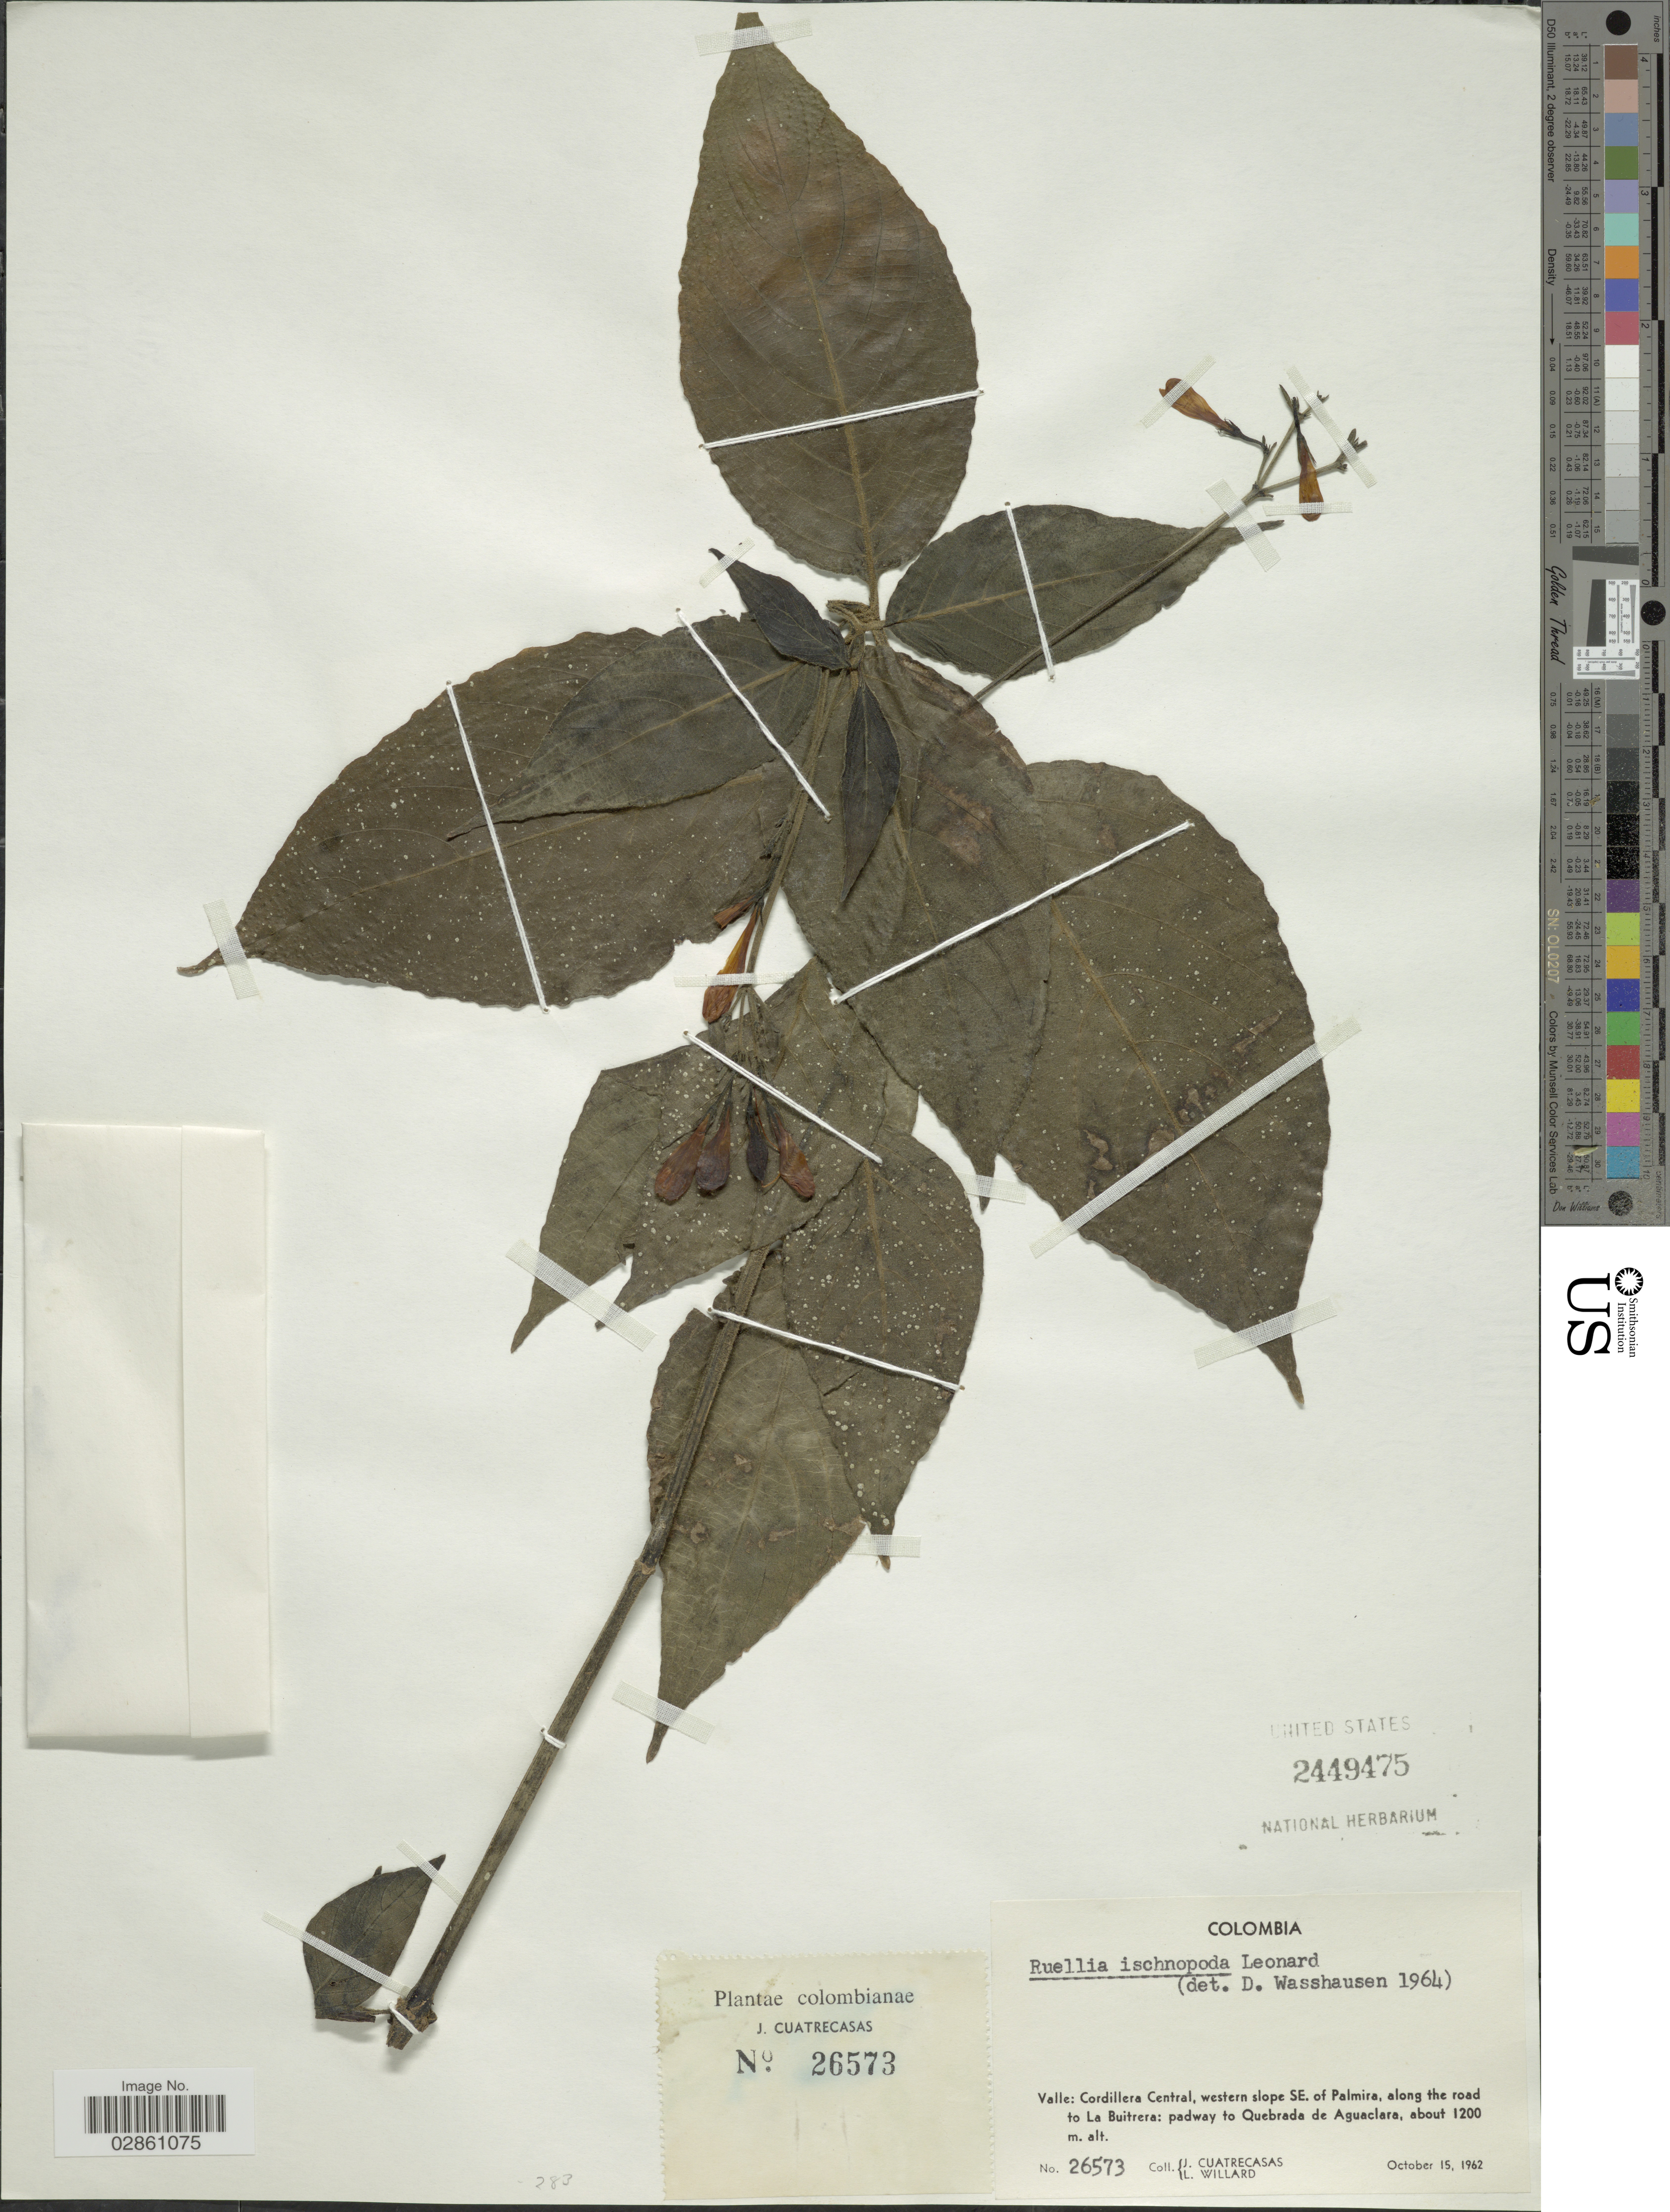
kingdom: Plantae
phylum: Tracheophyta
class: Magnoliopsida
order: Lamiales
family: Acanthaceae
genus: Ruellia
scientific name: Ruellia ischnopoda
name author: Leonard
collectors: J. Cuatrecasas & L. Willard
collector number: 26573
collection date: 1962-10-15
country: Colombia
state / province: Valle del Cauca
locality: Valle: Cordillera Central, western slope SE. of Palmira, along the road to La Buitrera: padway to Quebrada de Aguaclara.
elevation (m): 1200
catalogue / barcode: US 2449475